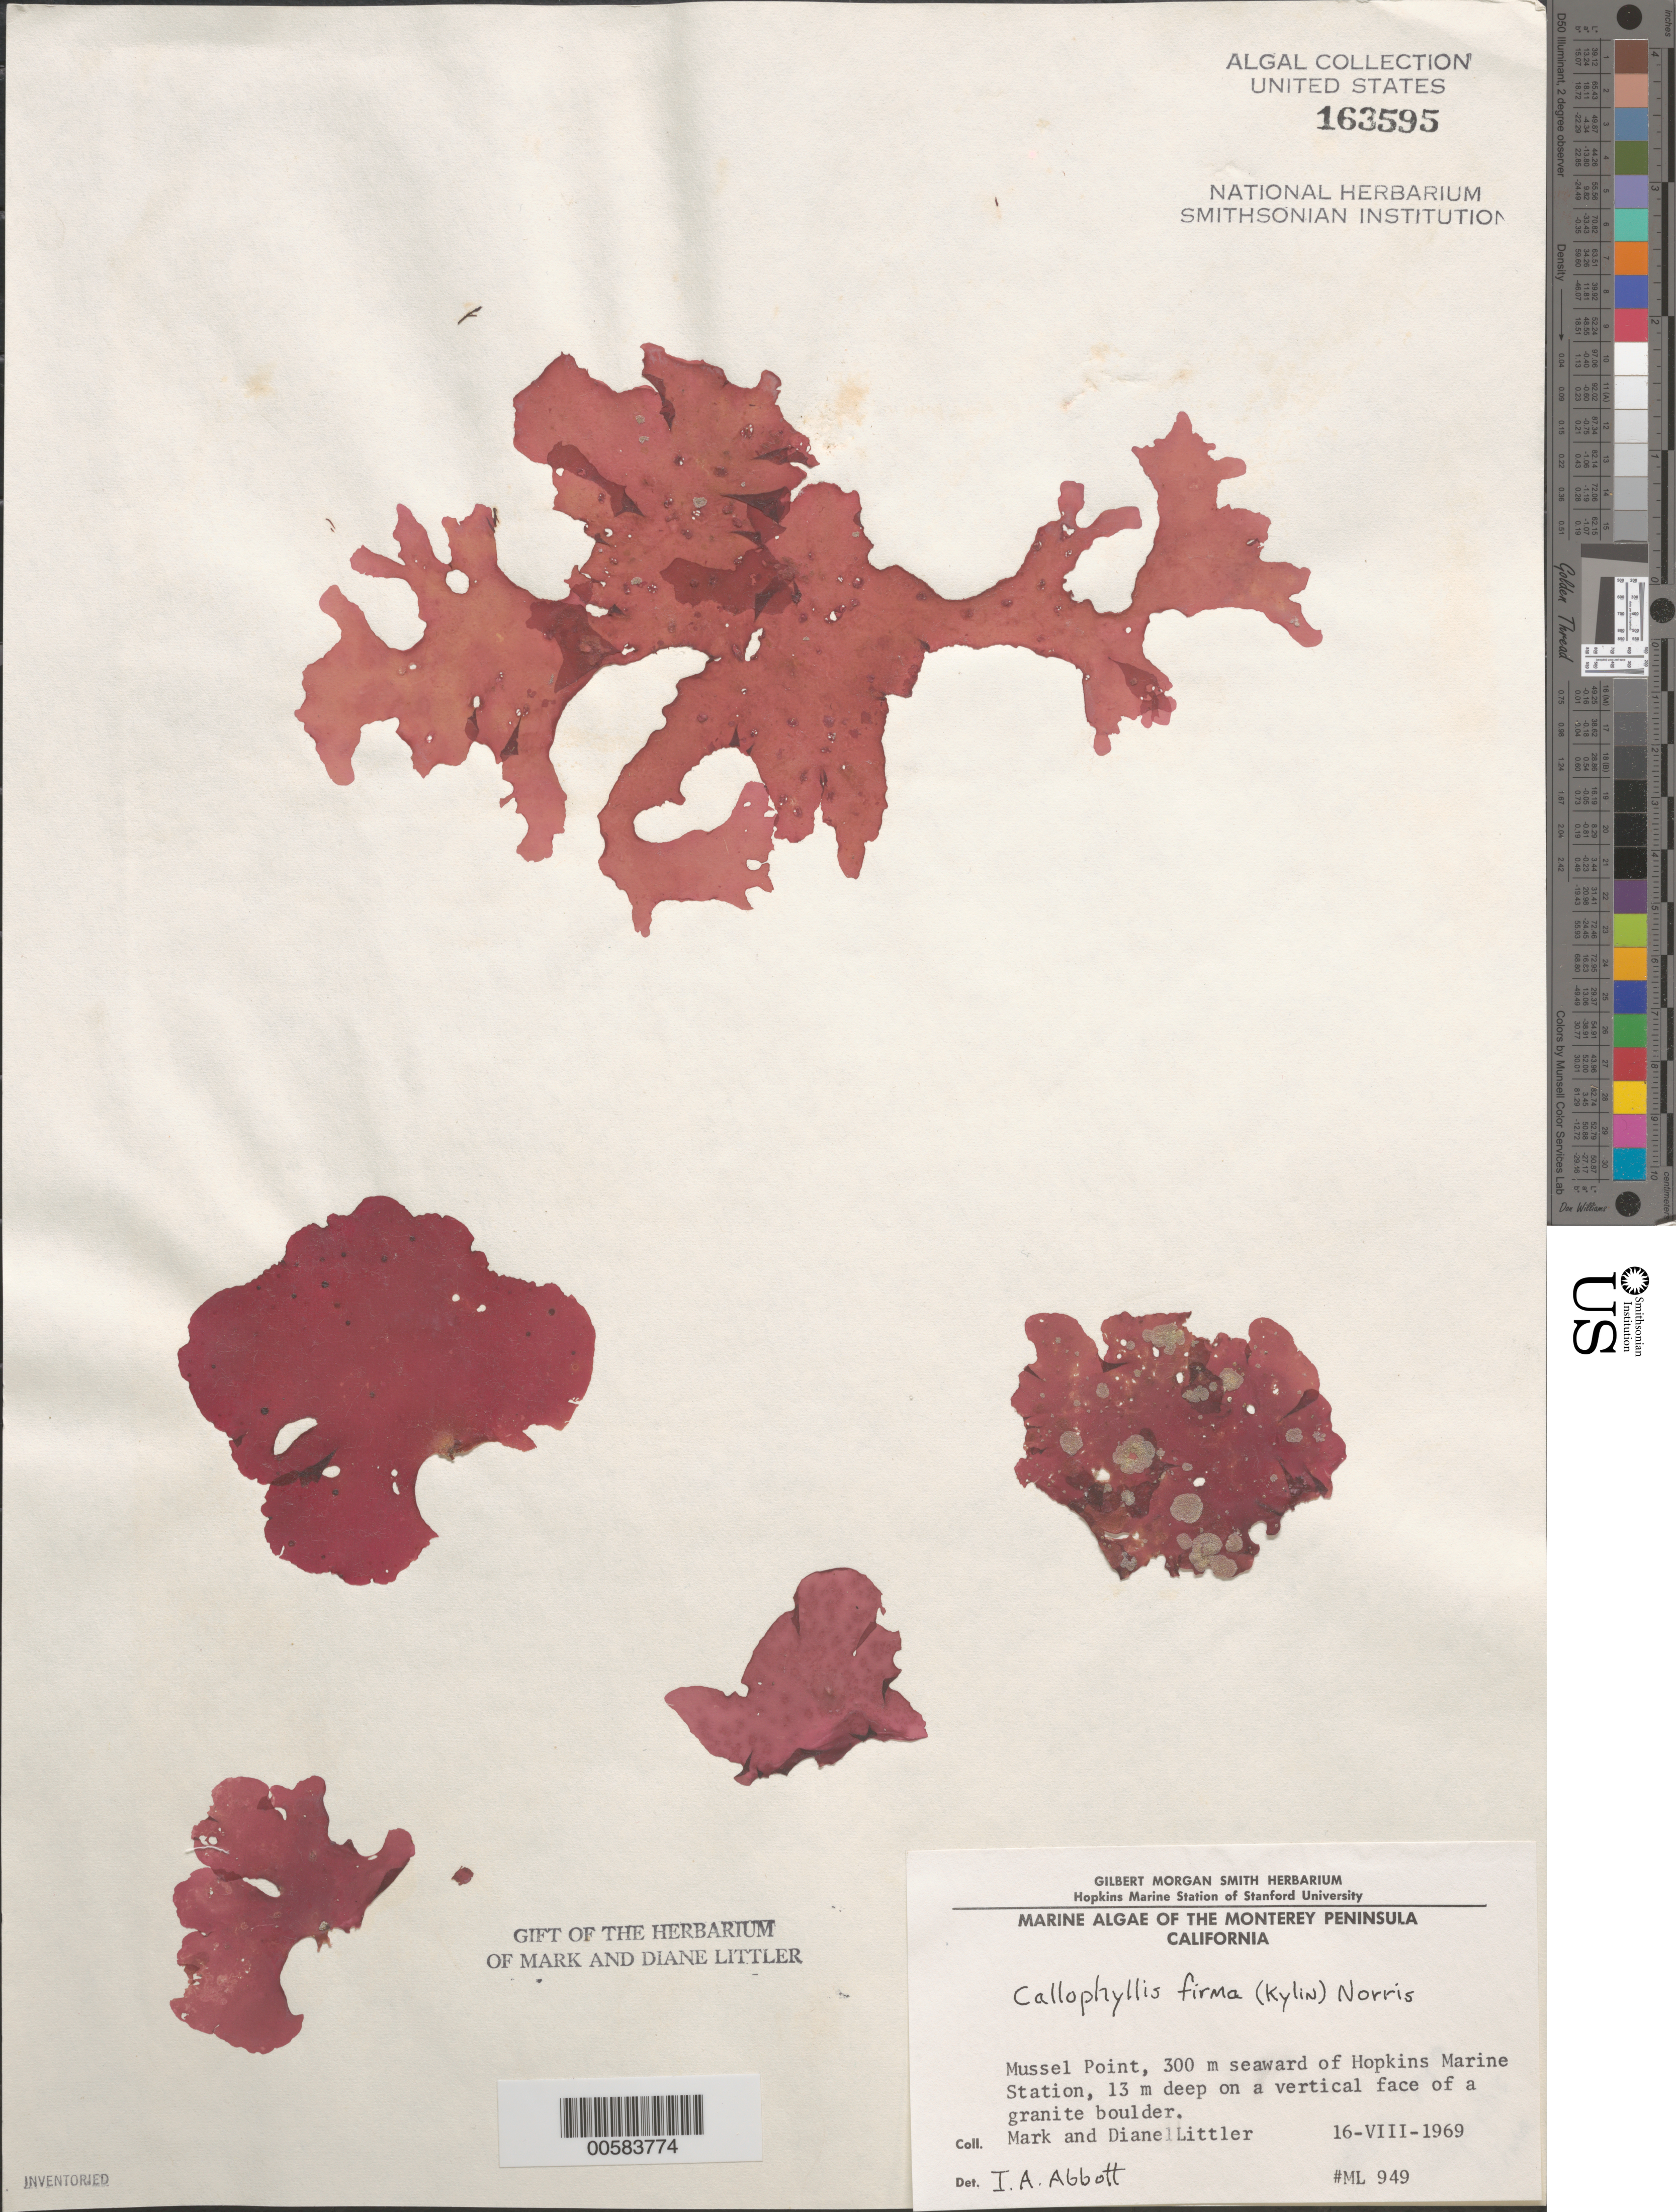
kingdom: Plantae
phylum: Rhodophyta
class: Florideophyceae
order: Gigartinales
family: Kallymeniaceae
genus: Salishia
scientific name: Salishia firma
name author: (Kylin) Clarkston & G.W. Saunders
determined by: Algae name updating Project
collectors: M. M. Littler & D. S. Littler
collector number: ML 949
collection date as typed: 16 Aug 1969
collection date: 1969-08-16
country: United States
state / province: California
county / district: Monterey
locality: Mussel Point, off Hopkins Marine Station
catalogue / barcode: US 163595